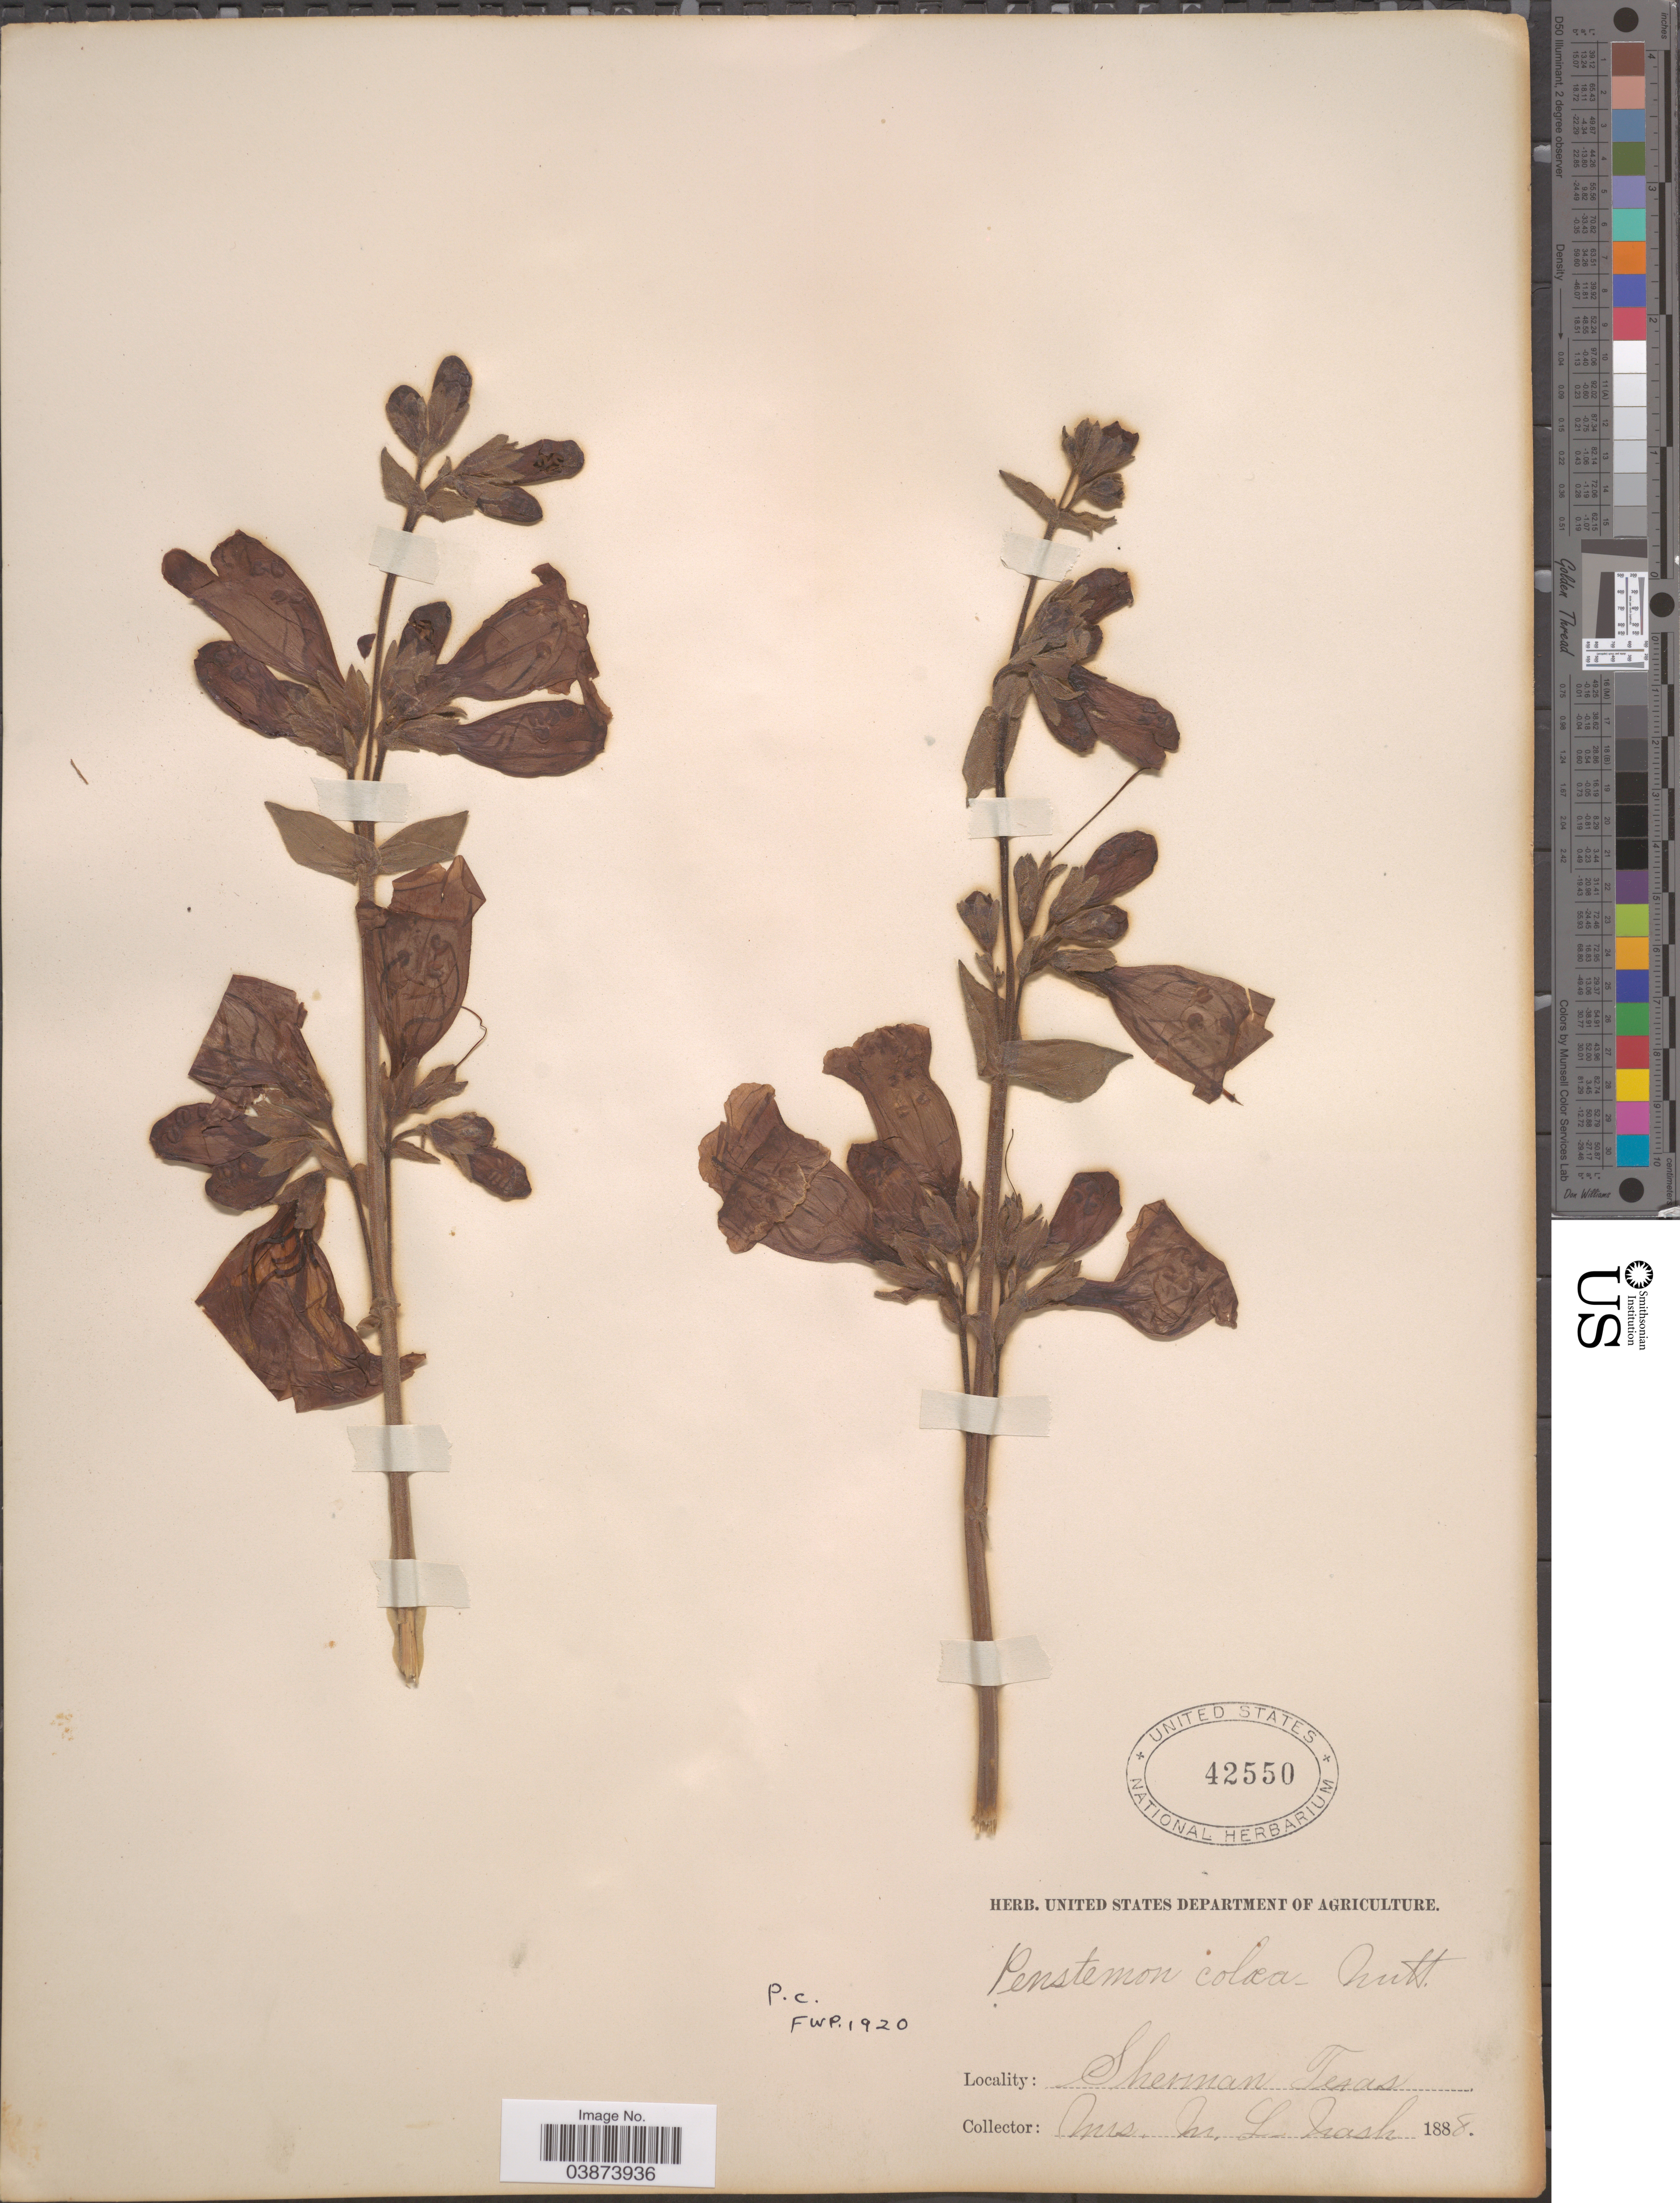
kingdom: Plantae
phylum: Tracheophyta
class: Magnoliopsida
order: Lamiales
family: Plantaginaceae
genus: Penstemon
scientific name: Penstemon cobaea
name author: (Nutt.)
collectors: M. L. Nash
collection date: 1888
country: United States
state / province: Texas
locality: Sherman.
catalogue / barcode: US 42550